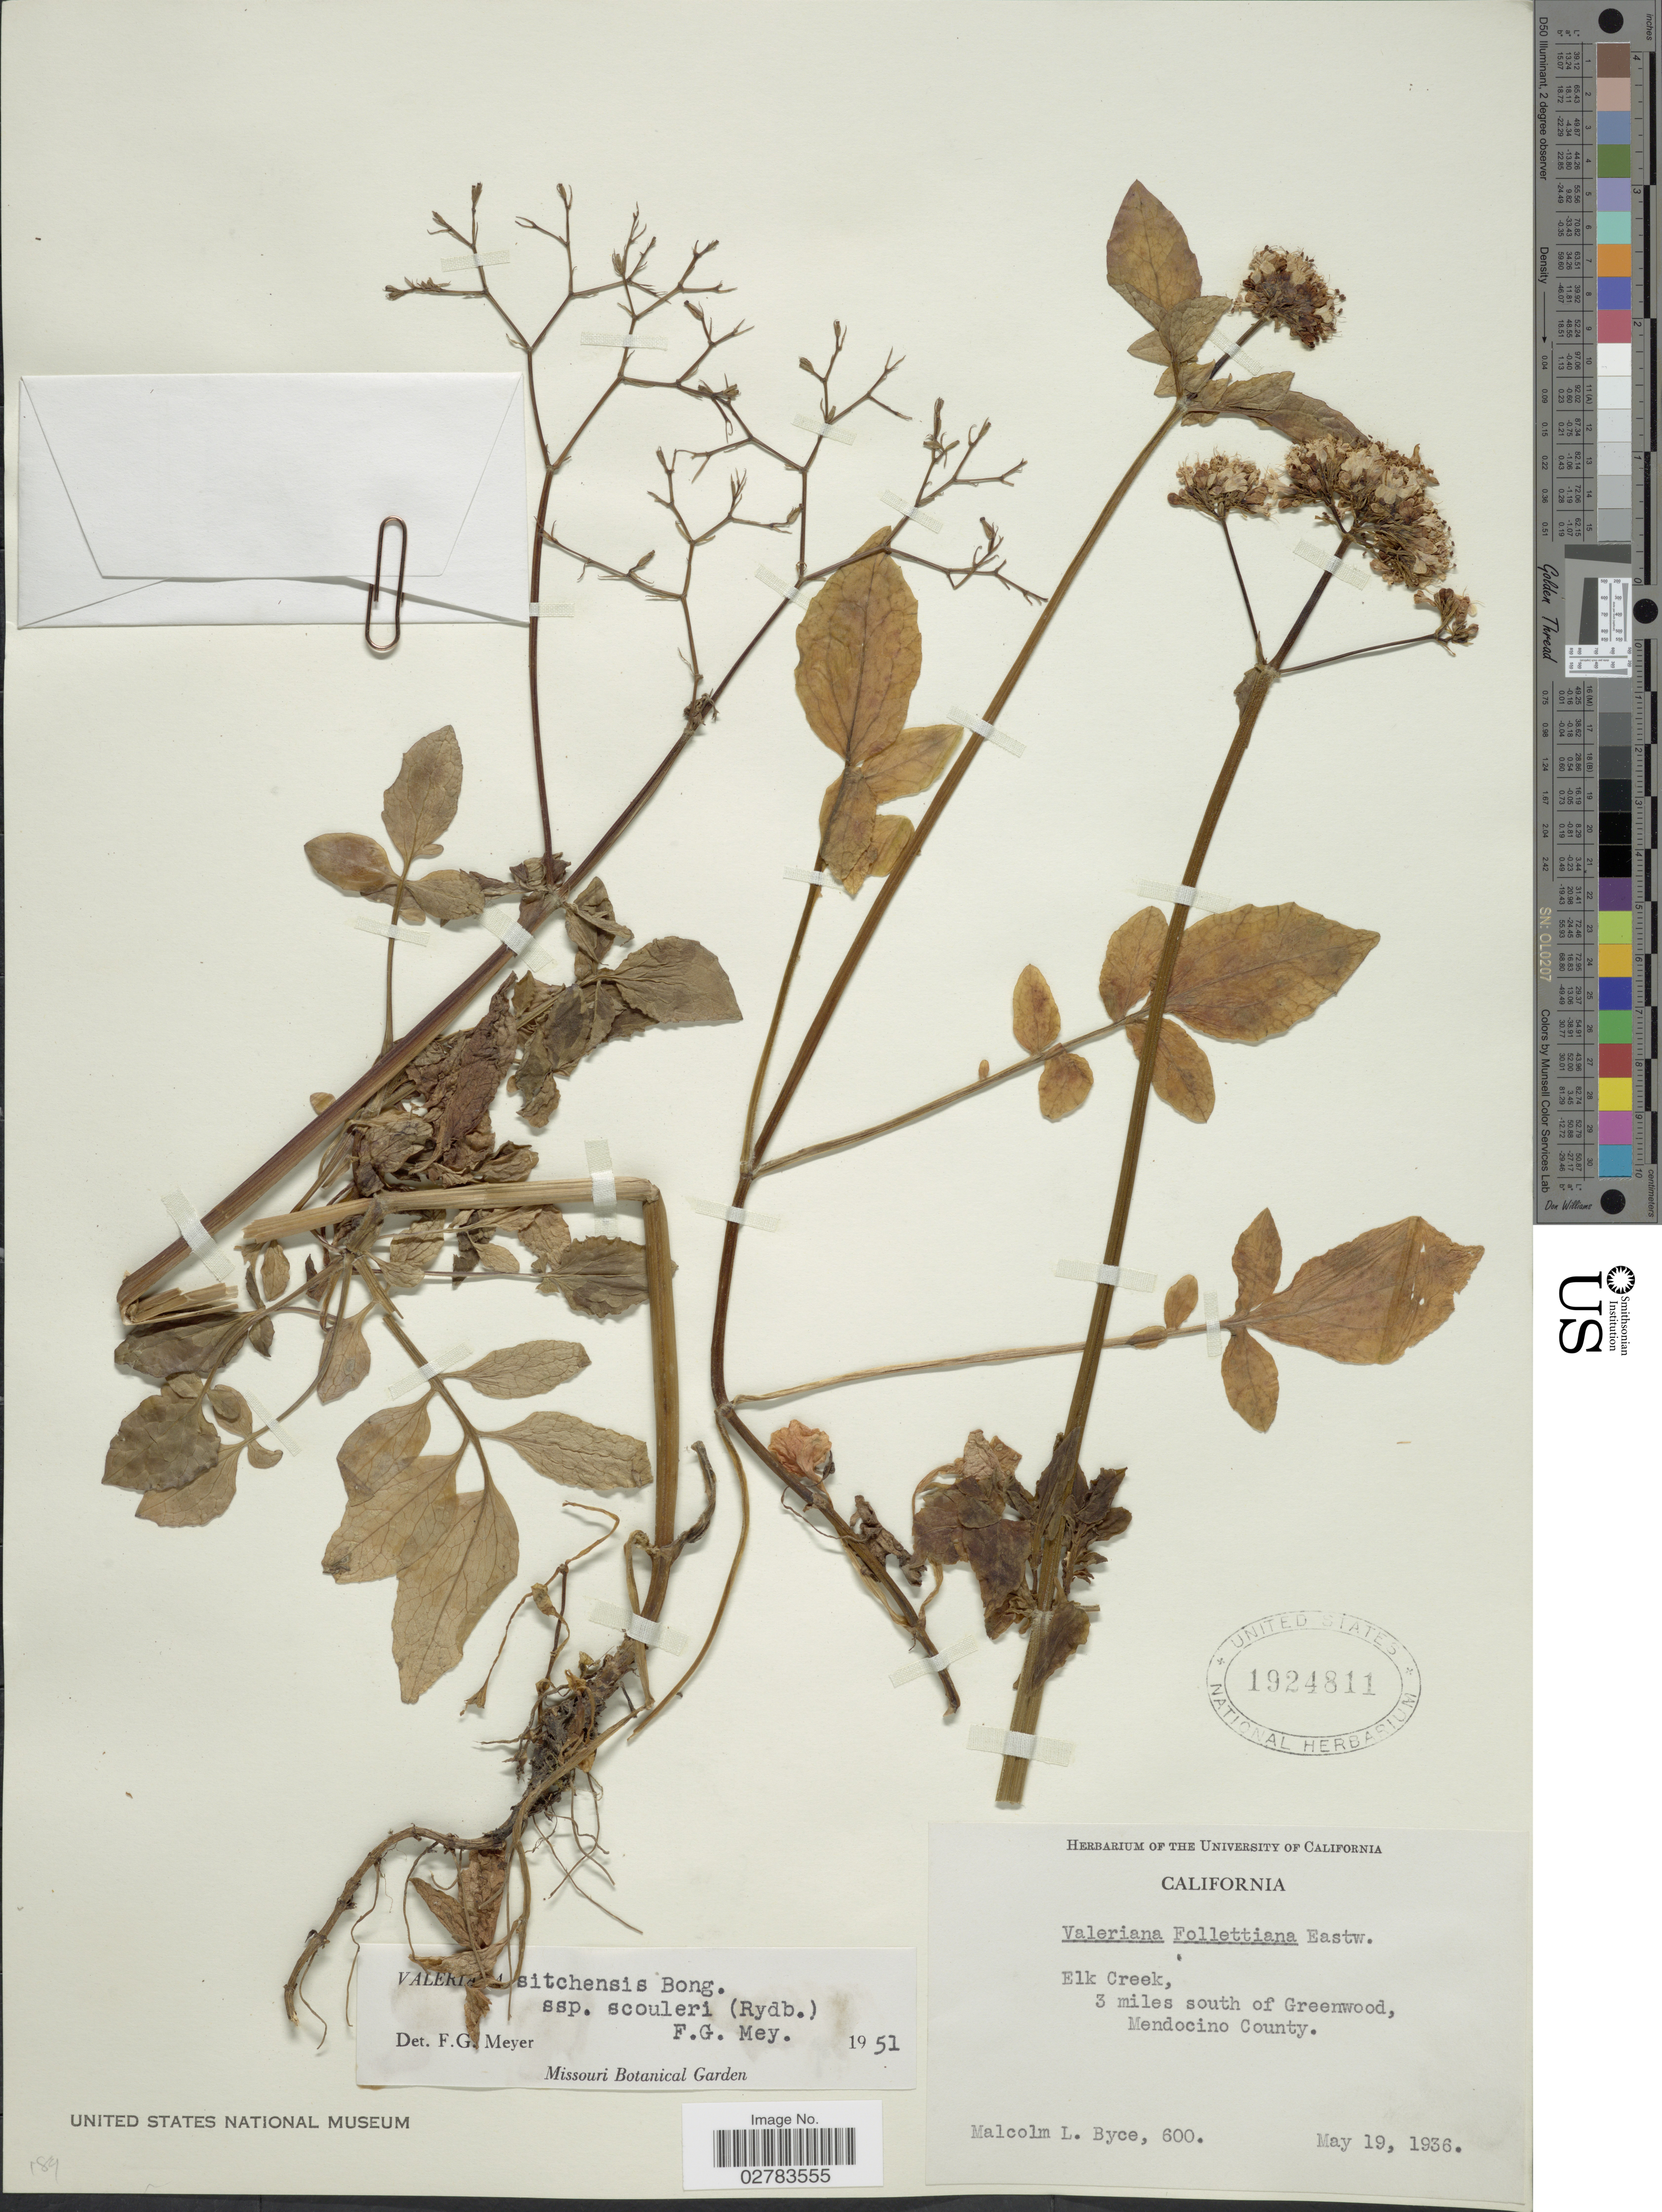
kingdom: Plantae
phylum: Tracheophyta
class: Magnoliopsida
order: Dipsacales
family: Caprifoliaceae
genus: Valeriana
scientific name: Valeriana sitchensis subsp. scouleri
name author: (Rydb.) F.G. Mey.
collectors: M. Byce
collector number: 600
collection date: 1936-05-19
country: United States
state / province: California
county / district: Mendocino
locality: Elk Creek, 3 miles south of Greenwood, Mendocino County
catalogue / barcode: US 1924811